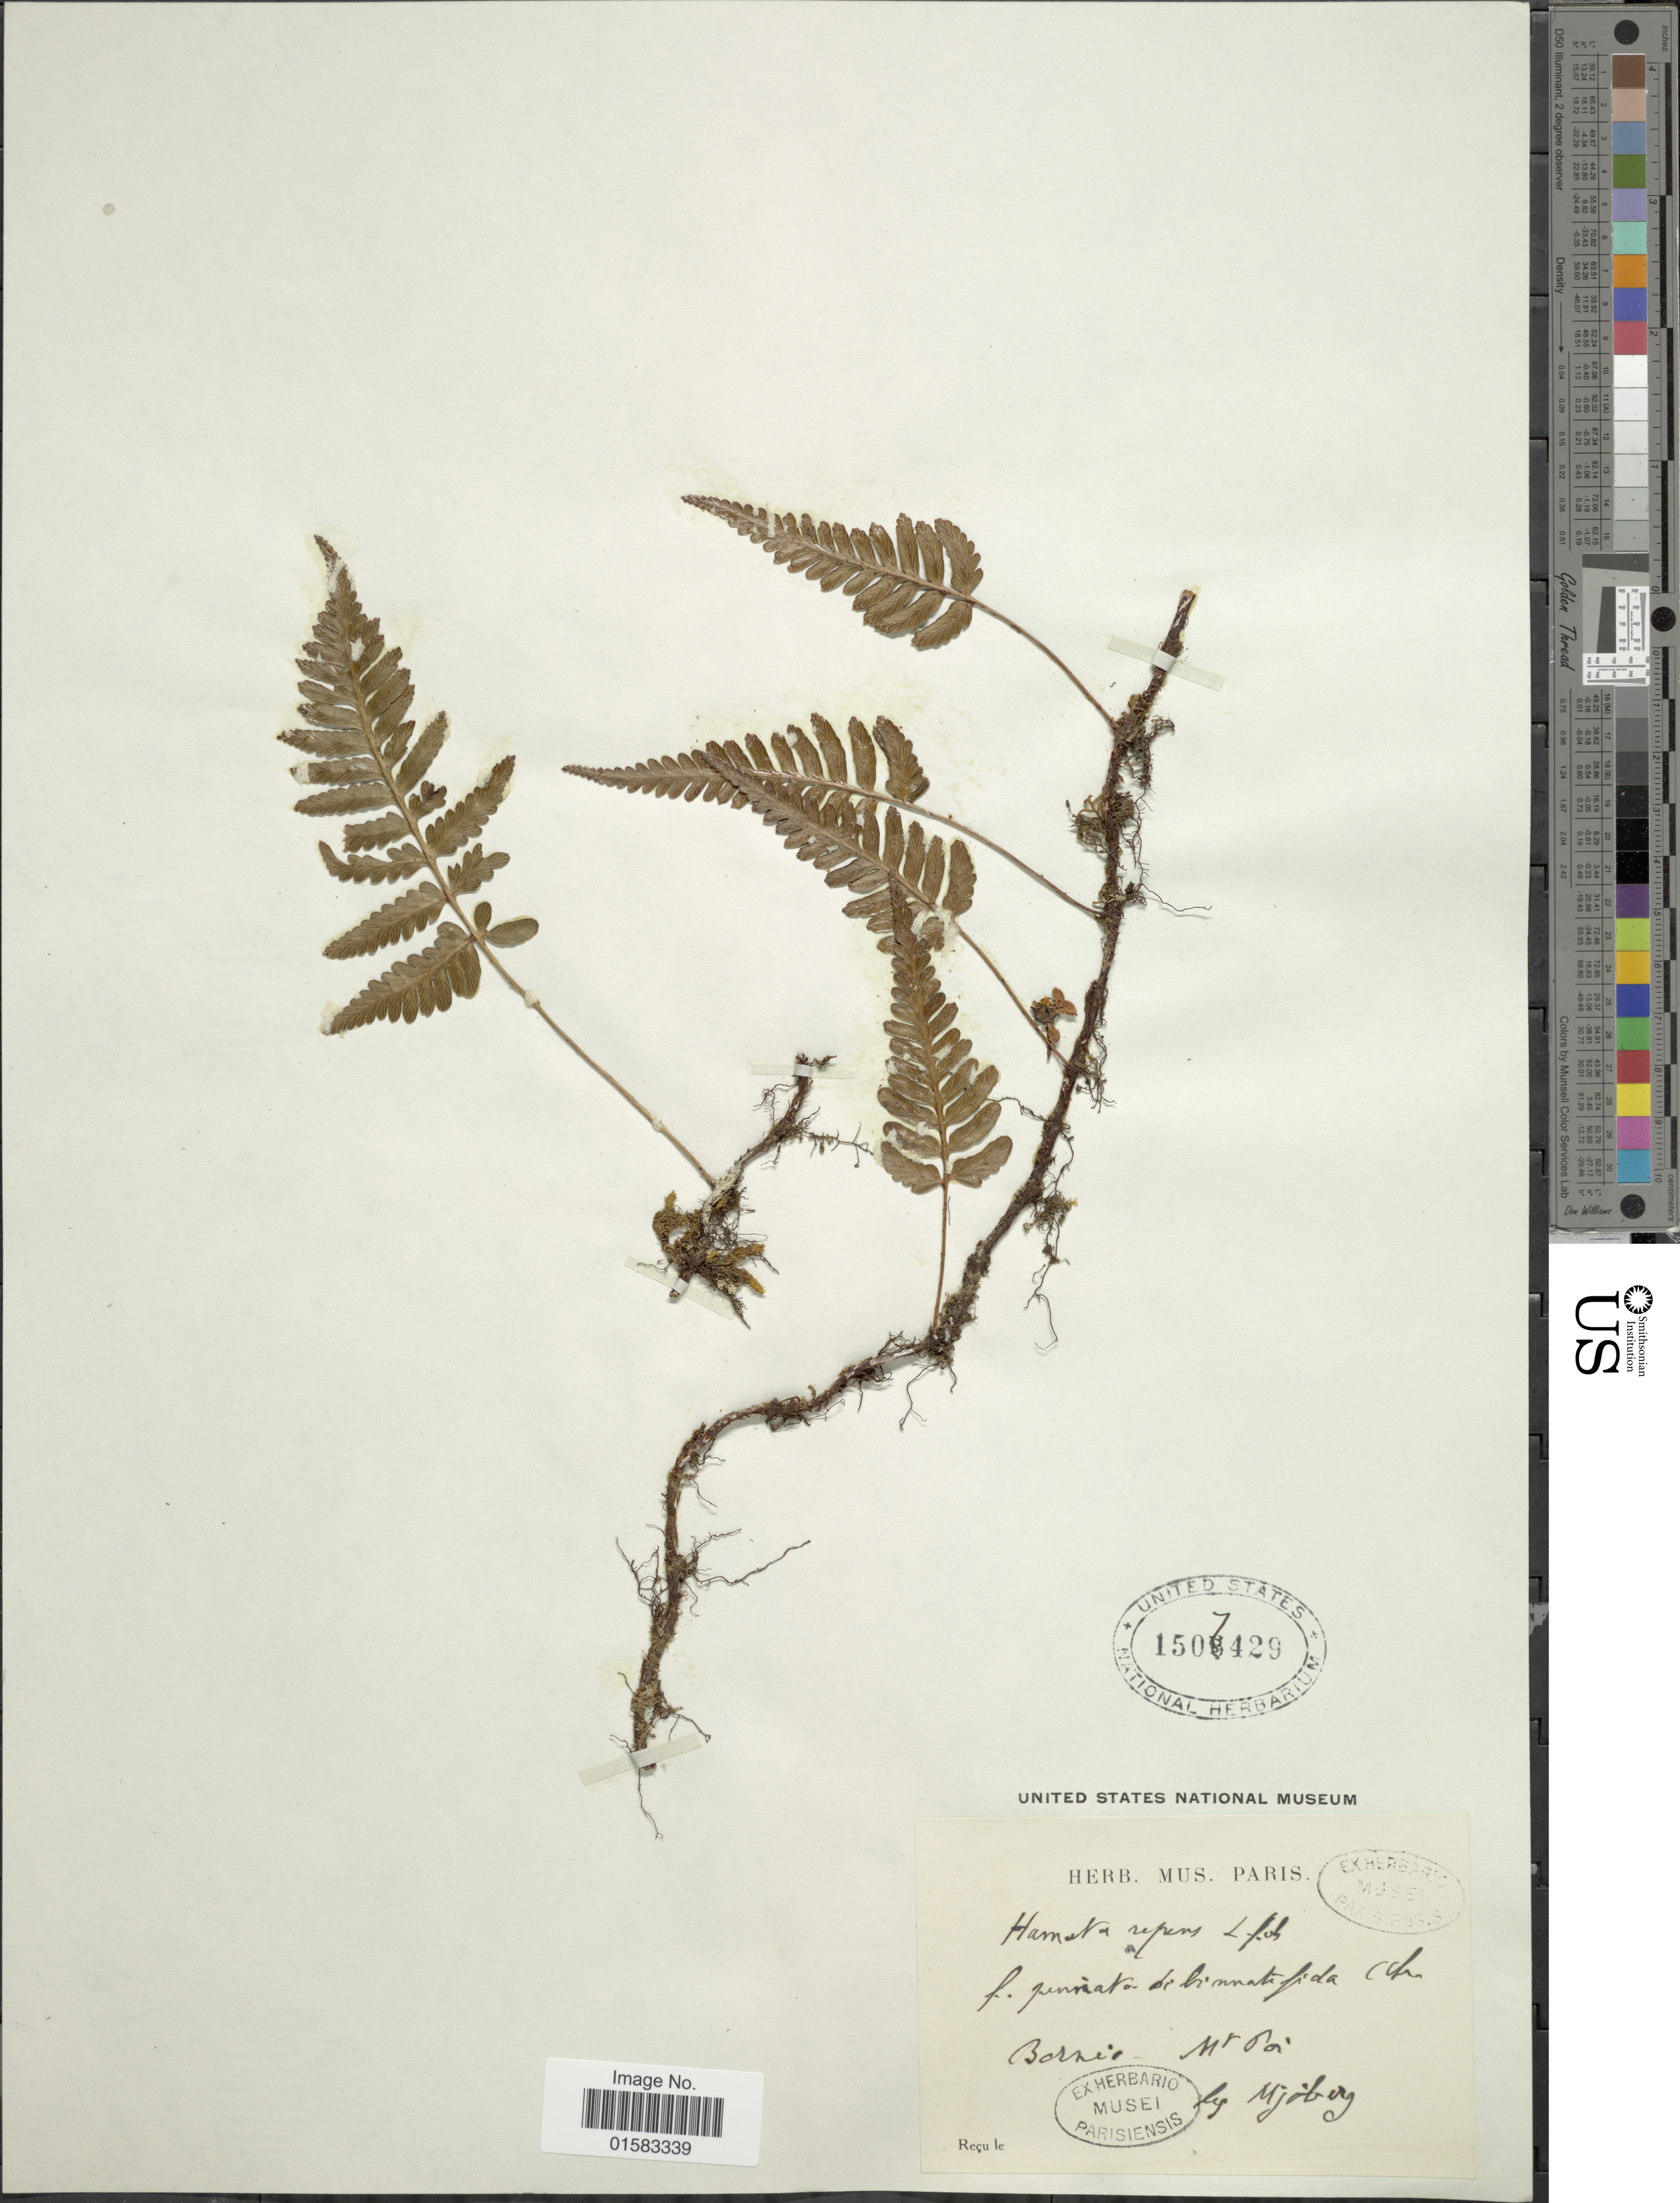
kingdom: Plantae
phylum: Tracheophyta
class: Polypodiopsida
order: Polypodiales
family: Davalliaceae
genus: Davallia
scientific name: Davallia repens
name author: (L. f.) Kuhn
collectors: -. Mjoberg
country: Malaysia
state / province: Sarawak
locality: Baria, Mroa [interpreted]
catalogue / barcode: US 1507429